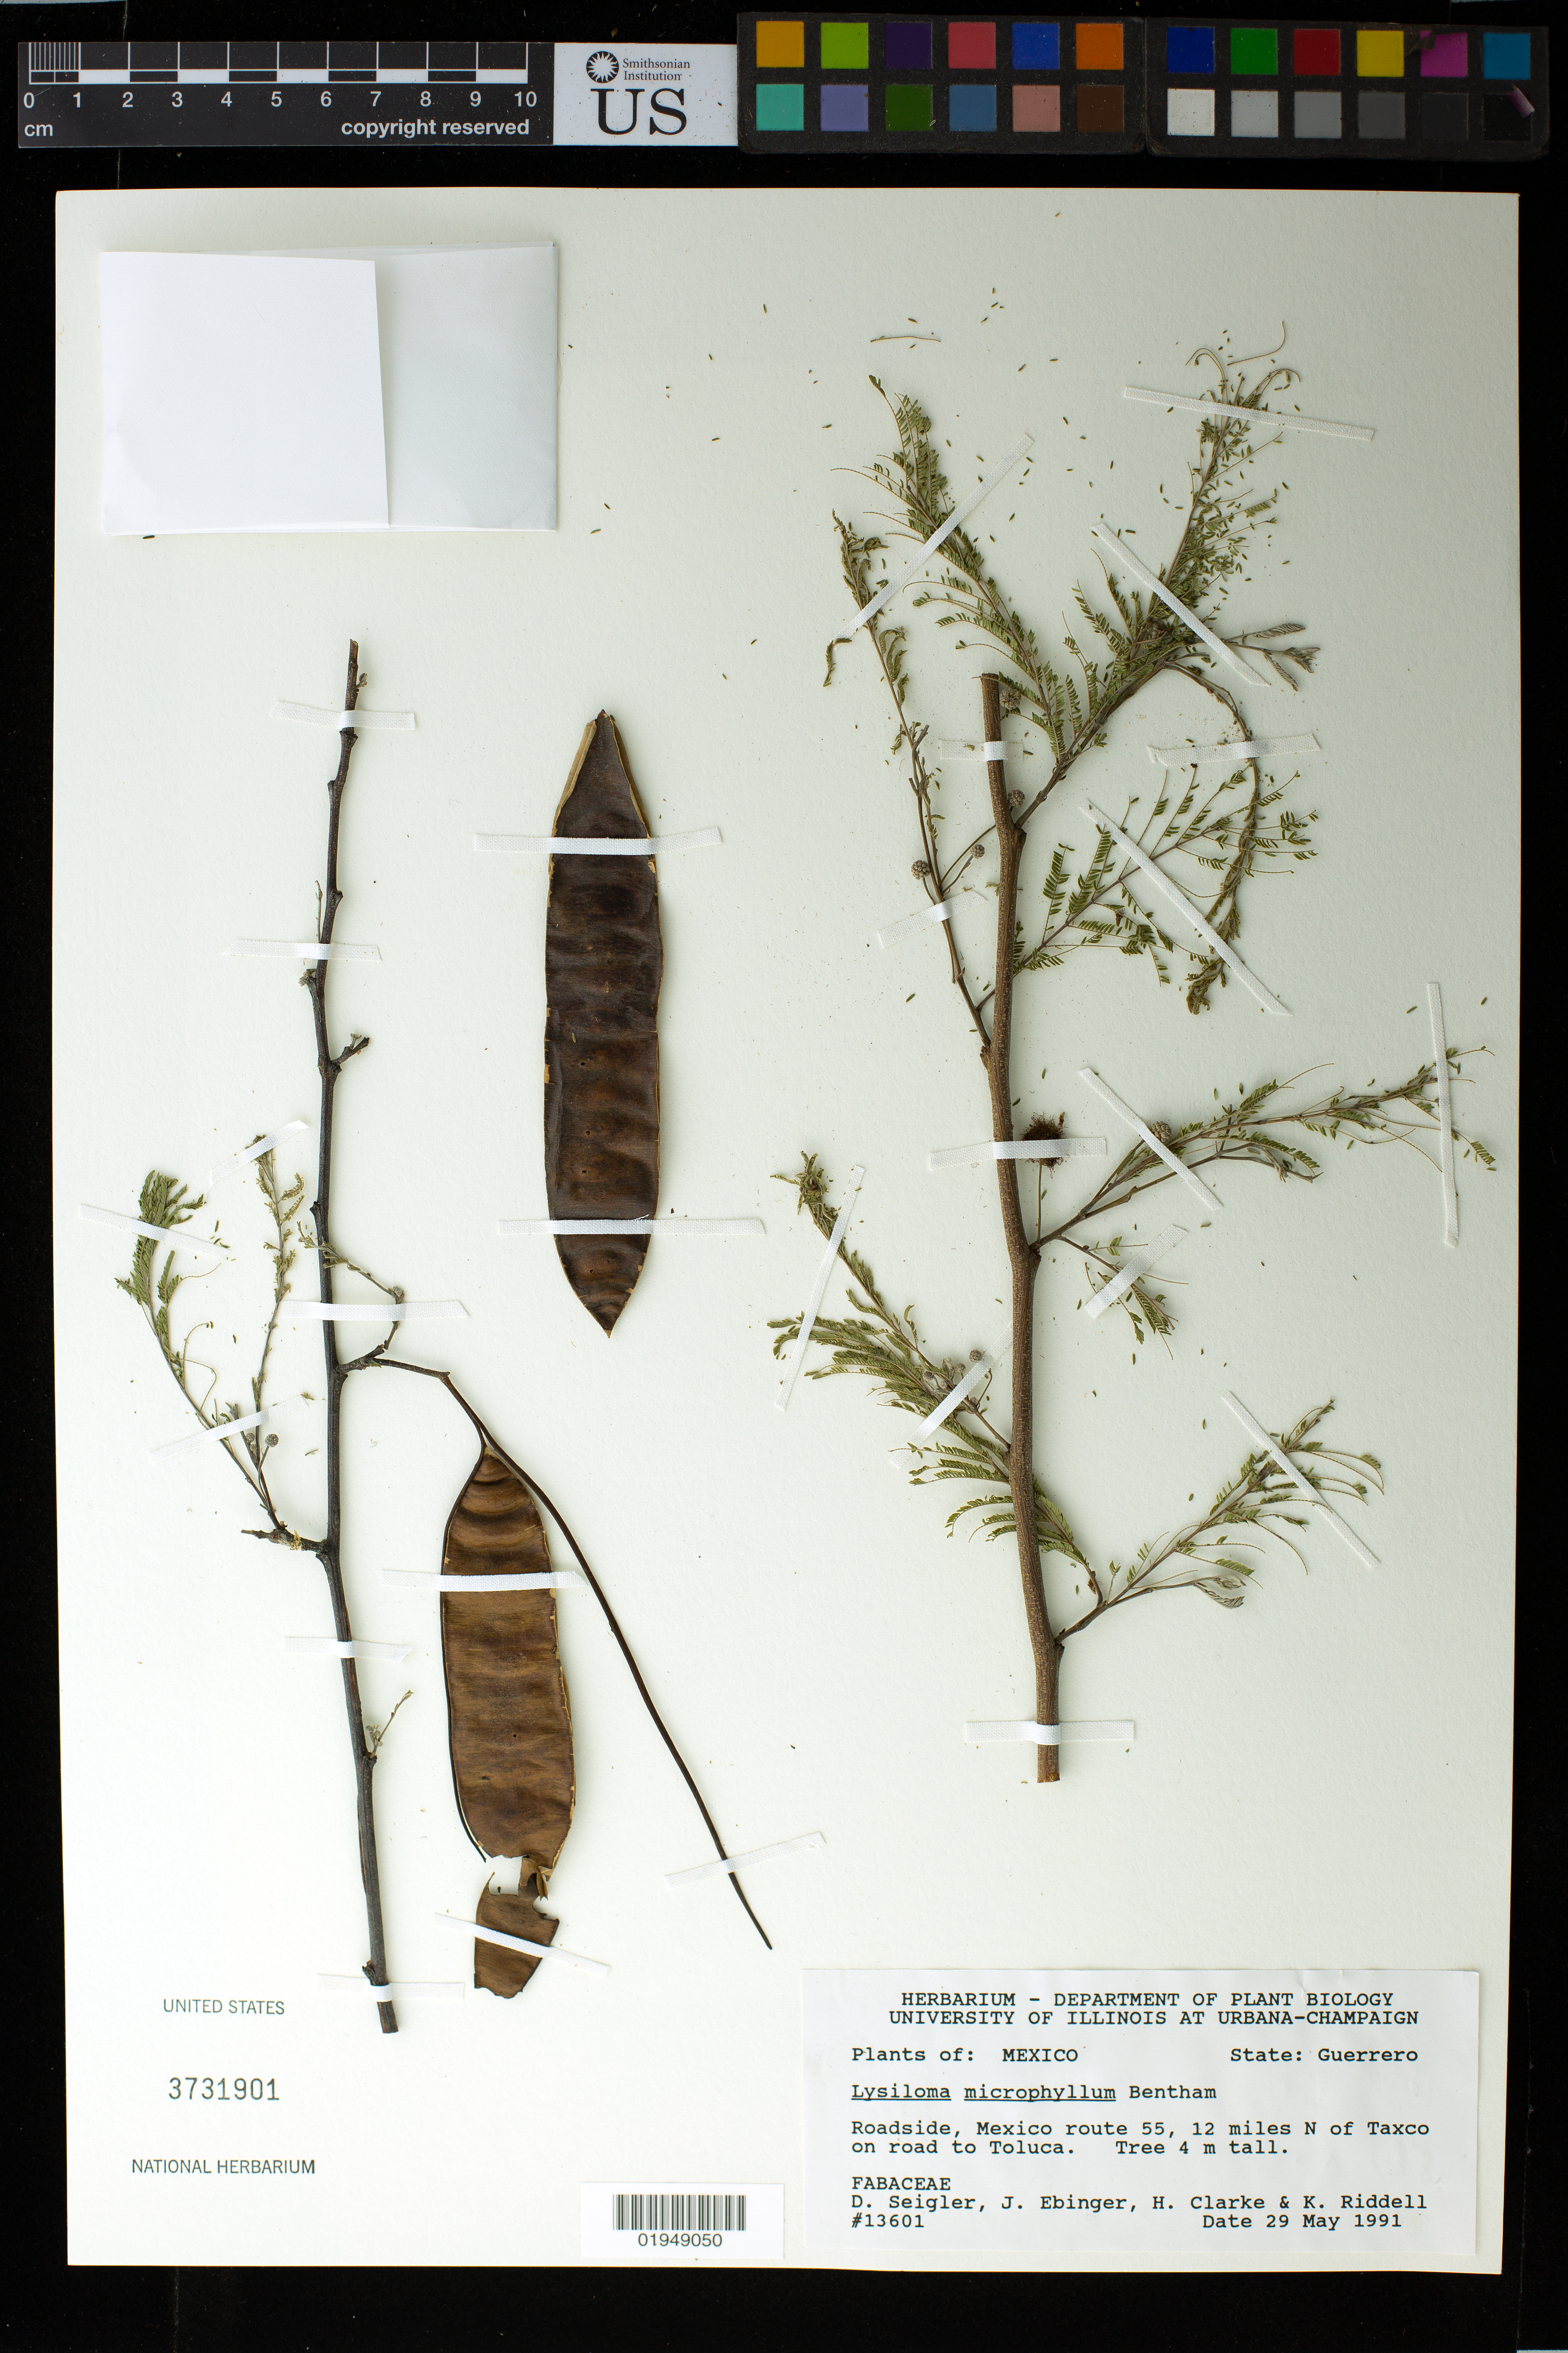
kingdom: Plantae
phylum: Tracheophyta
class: Magnoliopsida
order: Fabales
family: Fabaceae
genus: Lysiloma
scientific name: Lysiloma microphyllum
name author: Benth.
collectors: D. Seigler, J. Ebinger, K. Clarke & Riddell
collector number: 13601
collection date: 1991-05-29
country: Mexico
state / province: Guerrero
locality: Mexico route 55, 12 miles N of Taxco on road to Toluca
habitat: Roadside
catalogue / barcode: US 3731901